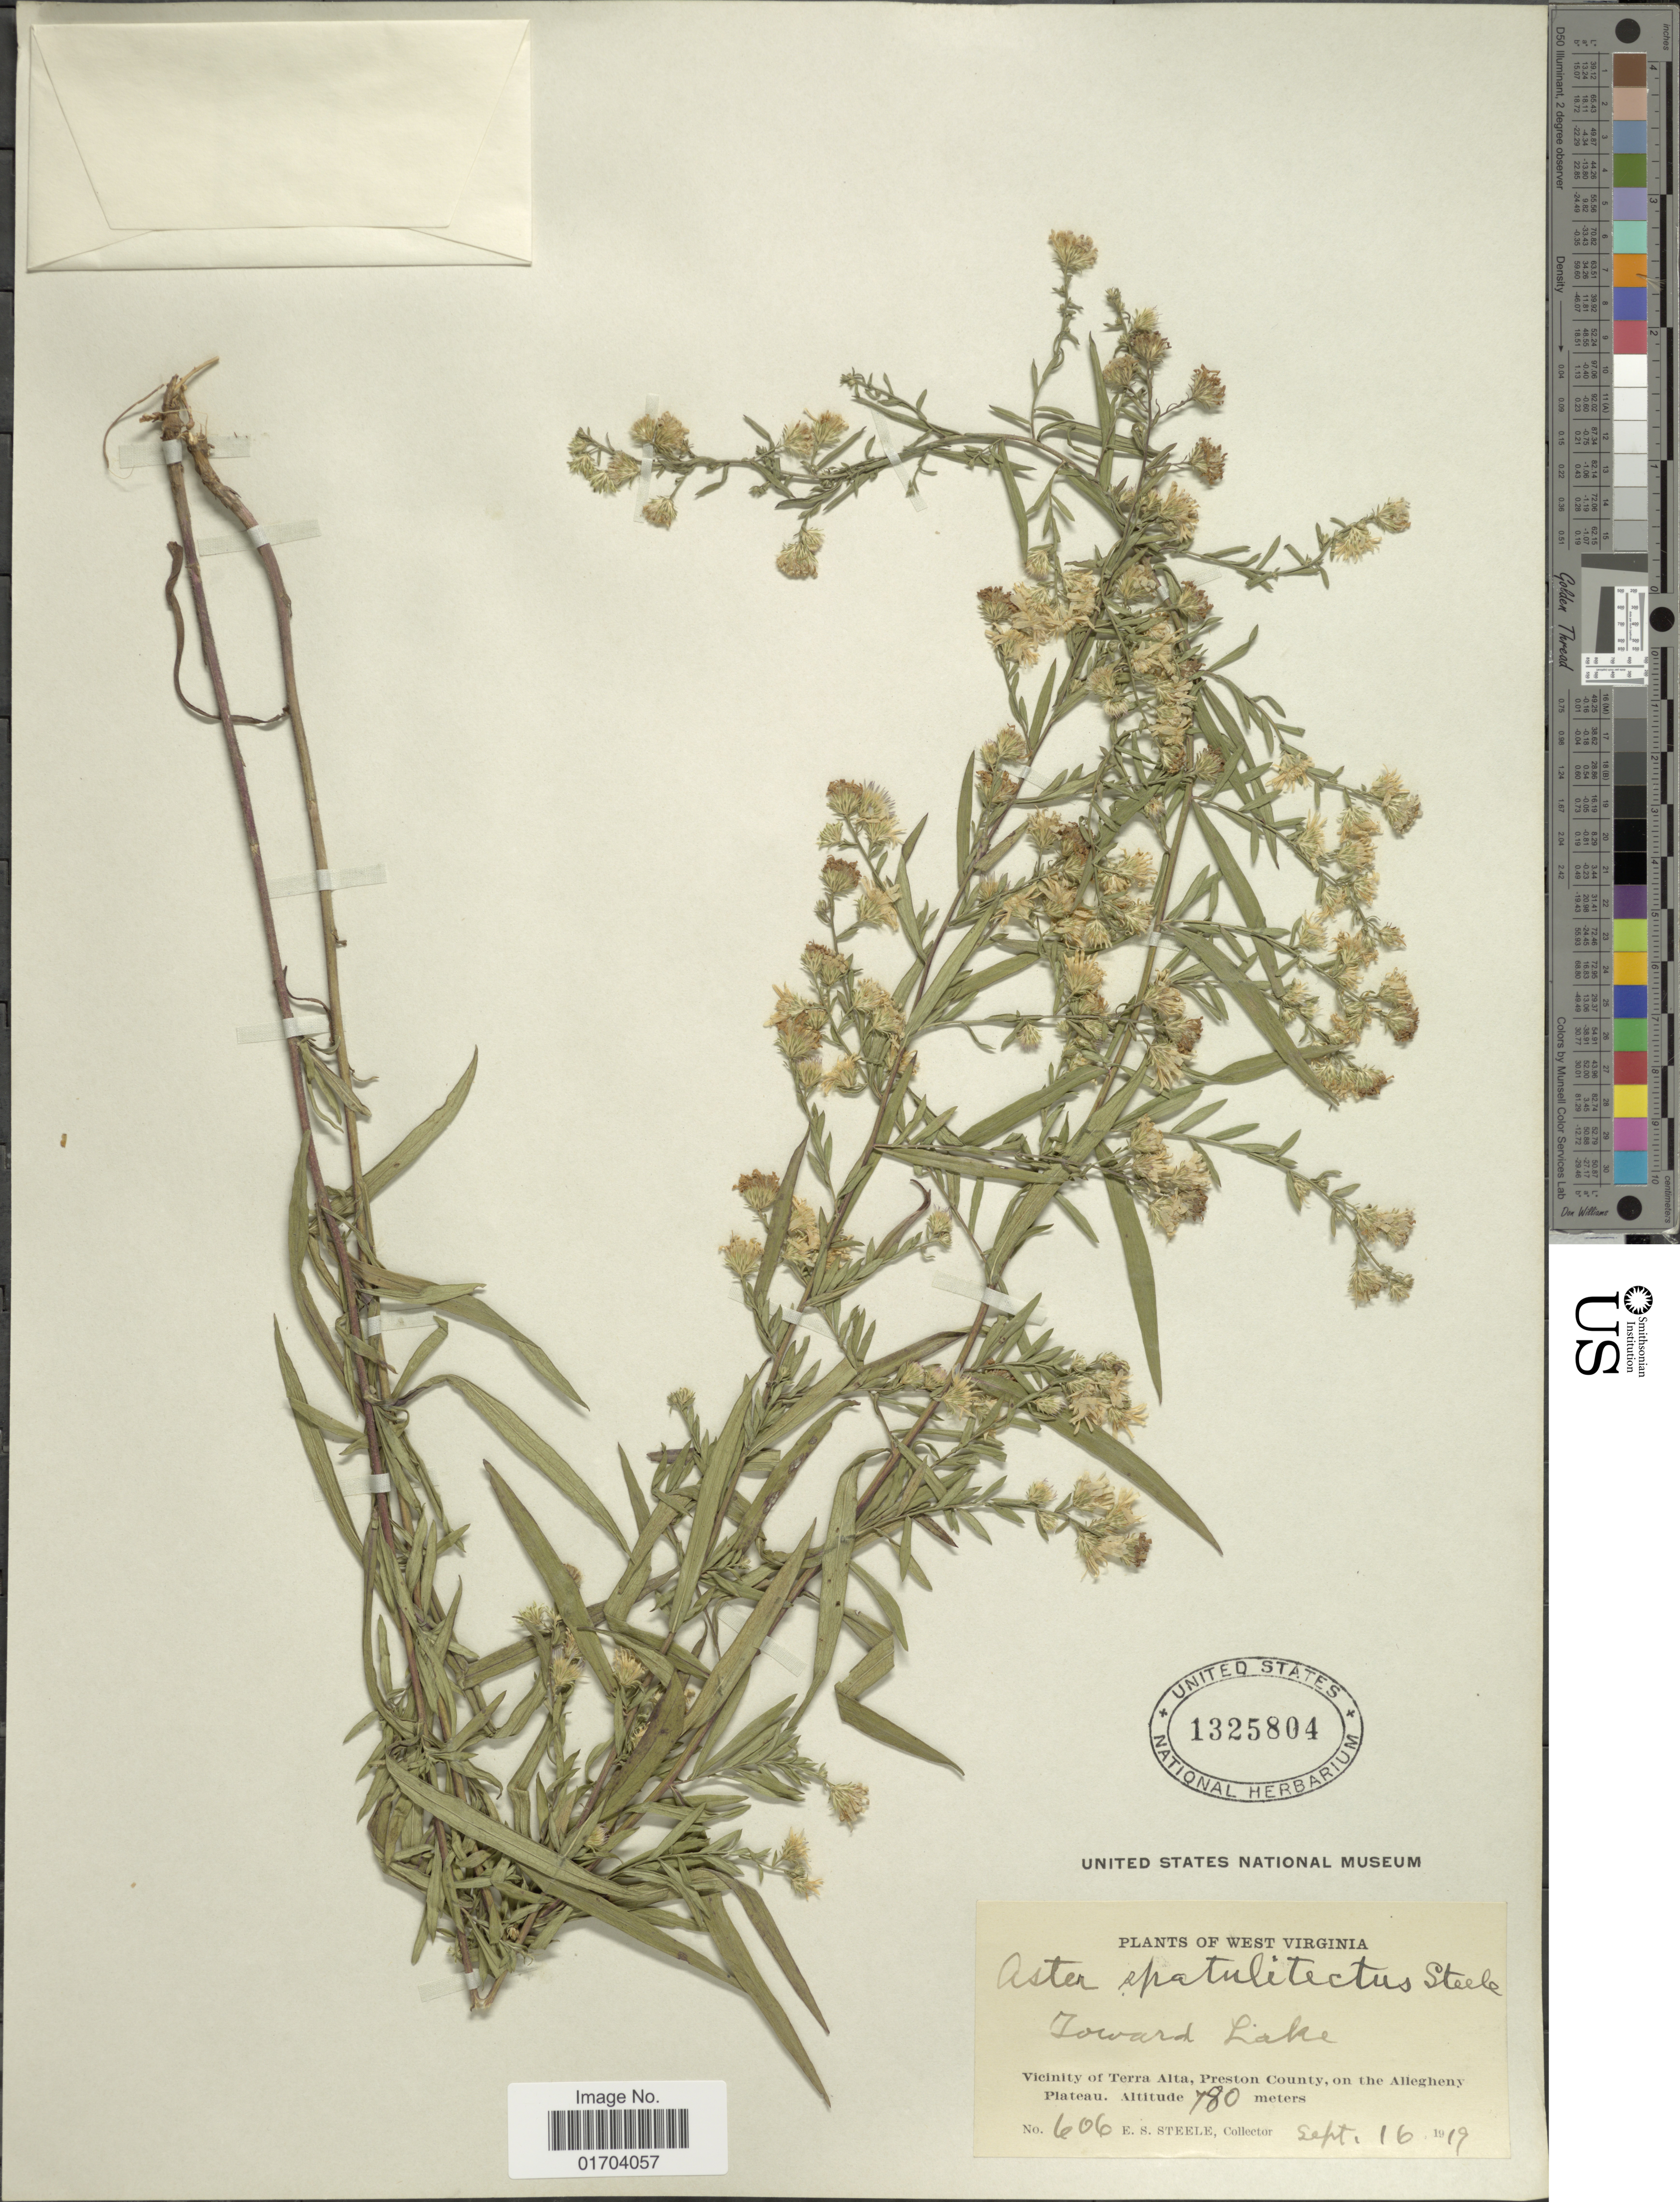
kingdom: Plantae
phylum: Tracheophyta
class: Magnoliopsida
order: Asterales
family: Asteraceae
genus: Aster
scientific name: Aster spatulitectus E.S. Steele sp. nov. ined.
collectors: E. Steele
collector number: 606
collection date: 1919-09-16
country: United States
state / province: West Virginia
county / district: Preston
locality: Toward Lake, Vicinity of Terra Alta, Preston County, on the Allegheny Plateau.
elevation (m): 780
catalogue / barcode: US 1325804